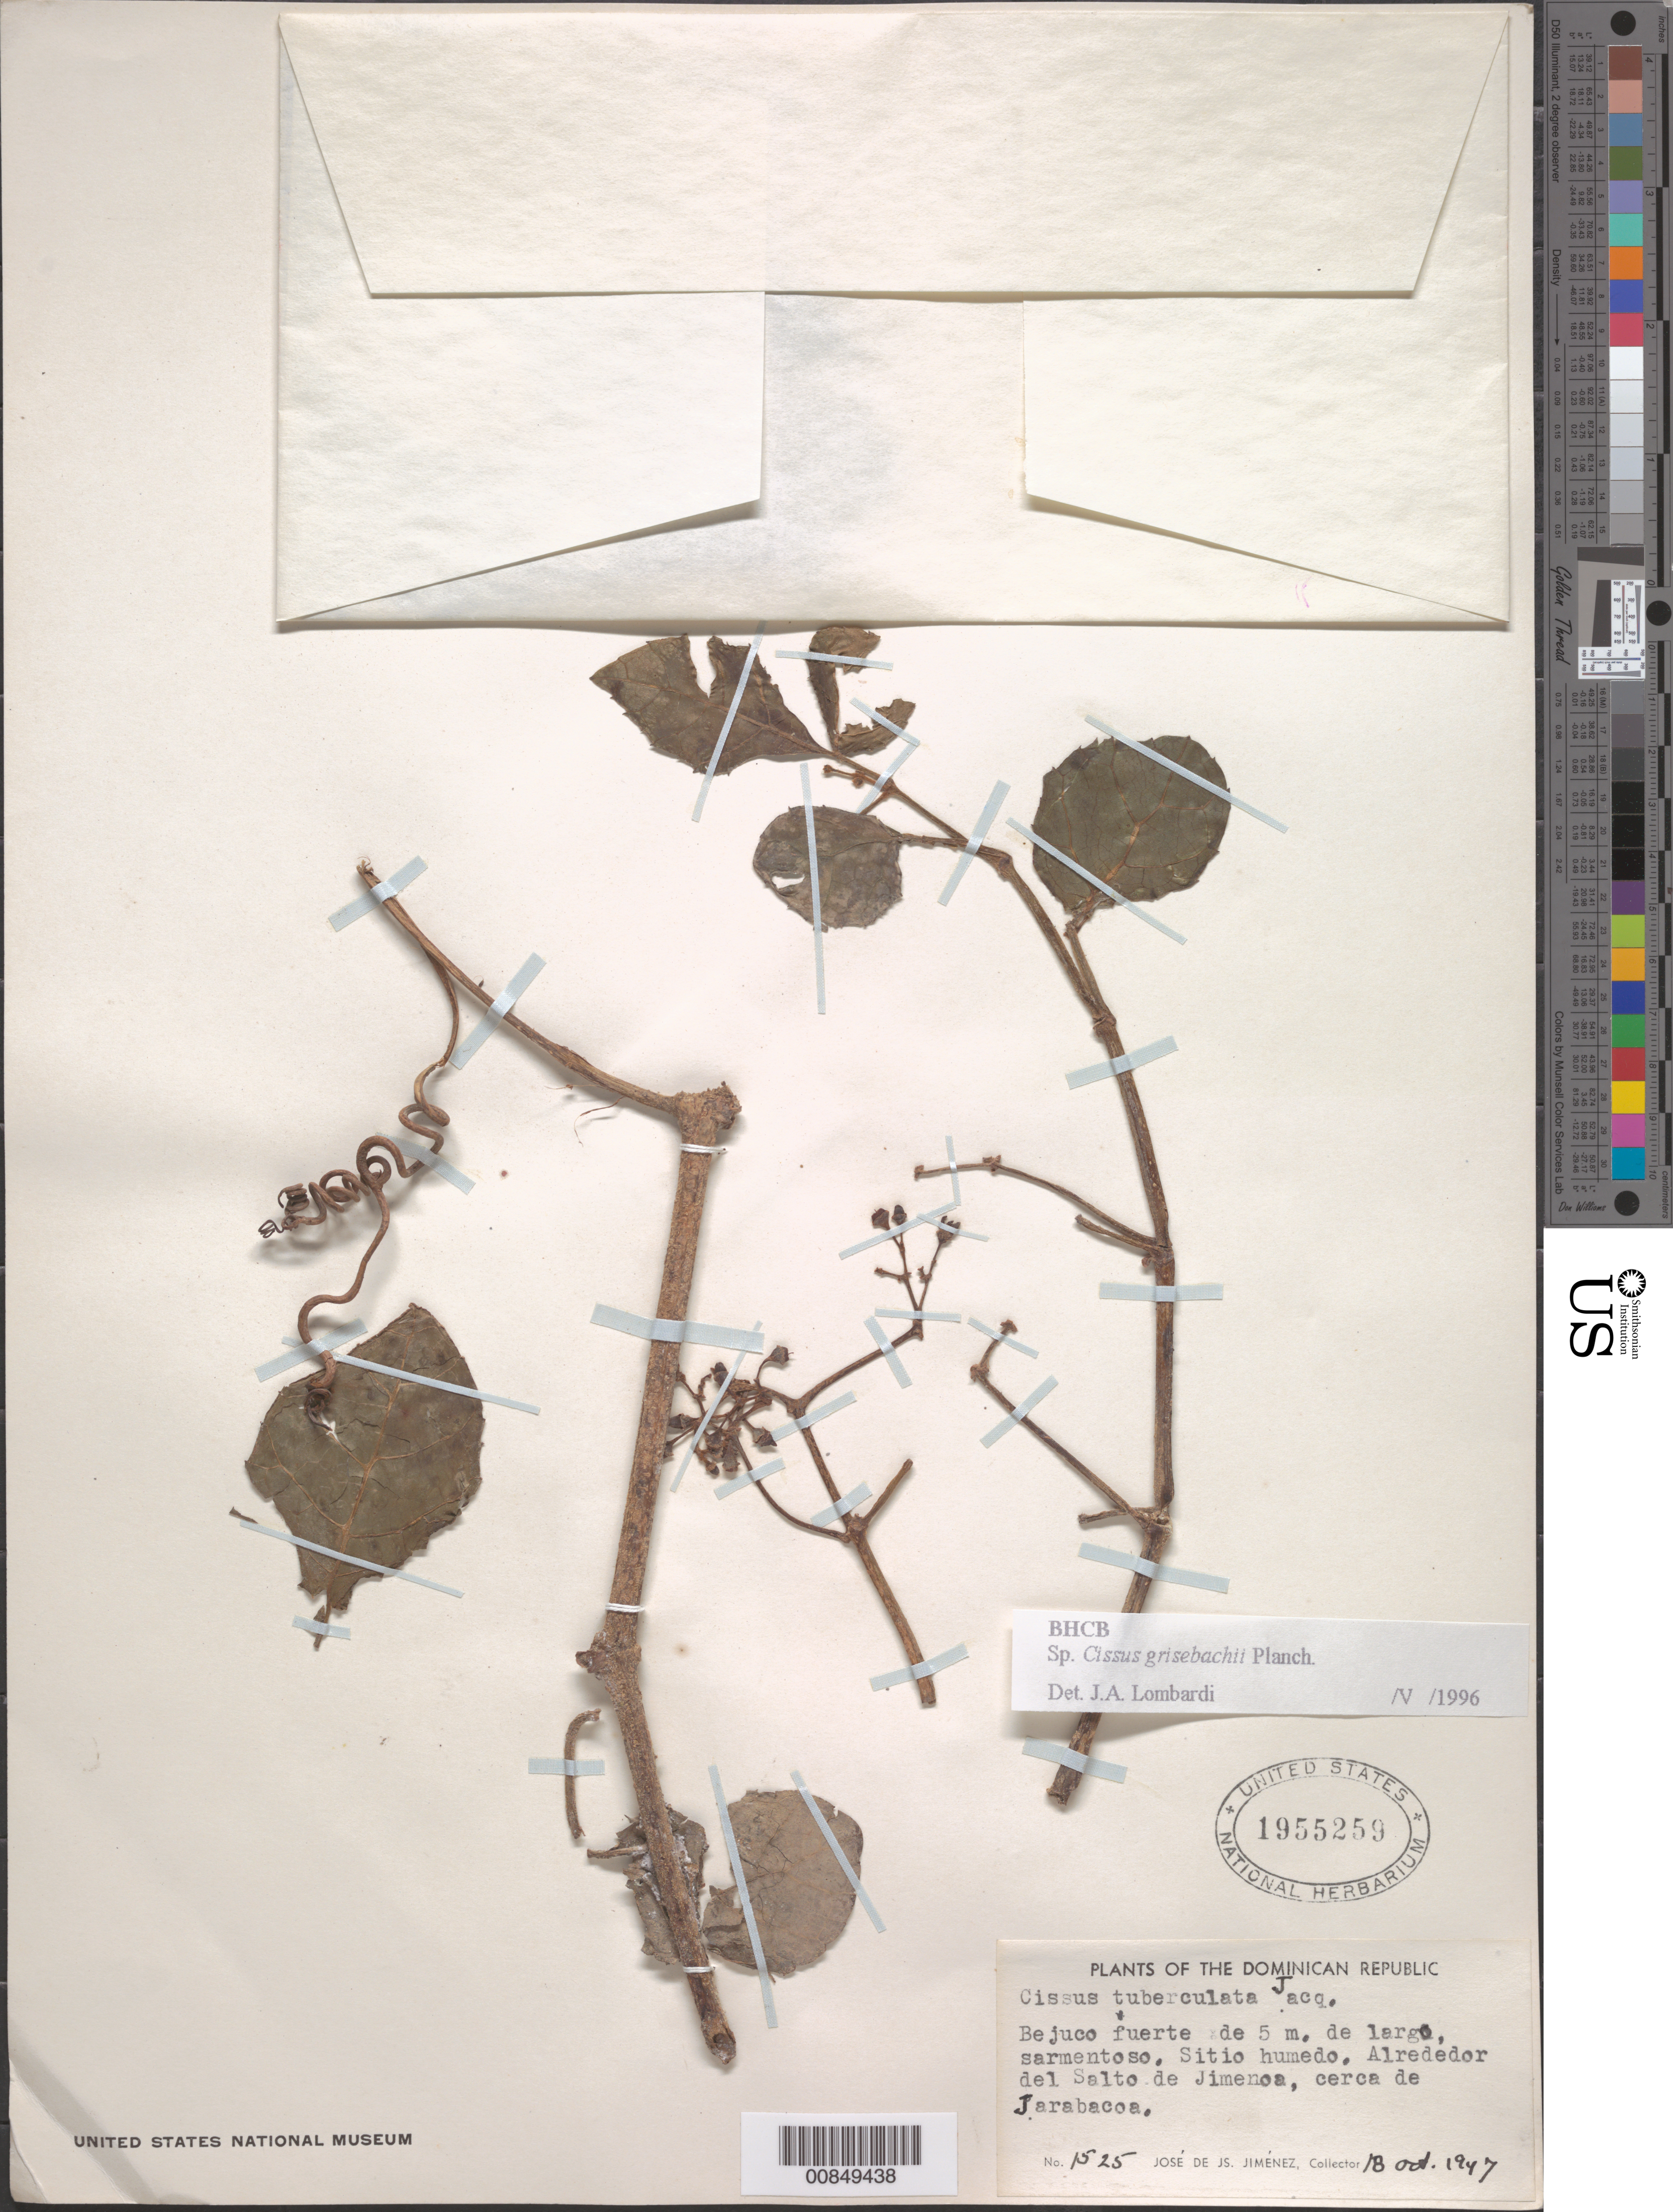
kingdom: Plantae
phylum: Tracheophyta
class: Magnoliopsida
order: Vitales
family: Vitaceae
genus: Cissus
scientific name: Cissus picardae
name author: Urb.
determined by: Lombardi, Julio A.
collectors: J. J. Jiménez Almonte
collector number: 1525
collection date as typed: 18 Oct 1947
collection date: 1947-10-18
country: Dominican Republic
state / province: La Vega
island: Hispaniola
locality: Alrededor del Salto de Jimenoa, cerca de Jarabacoa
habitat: Sitio humedo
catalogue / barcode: US 1955259